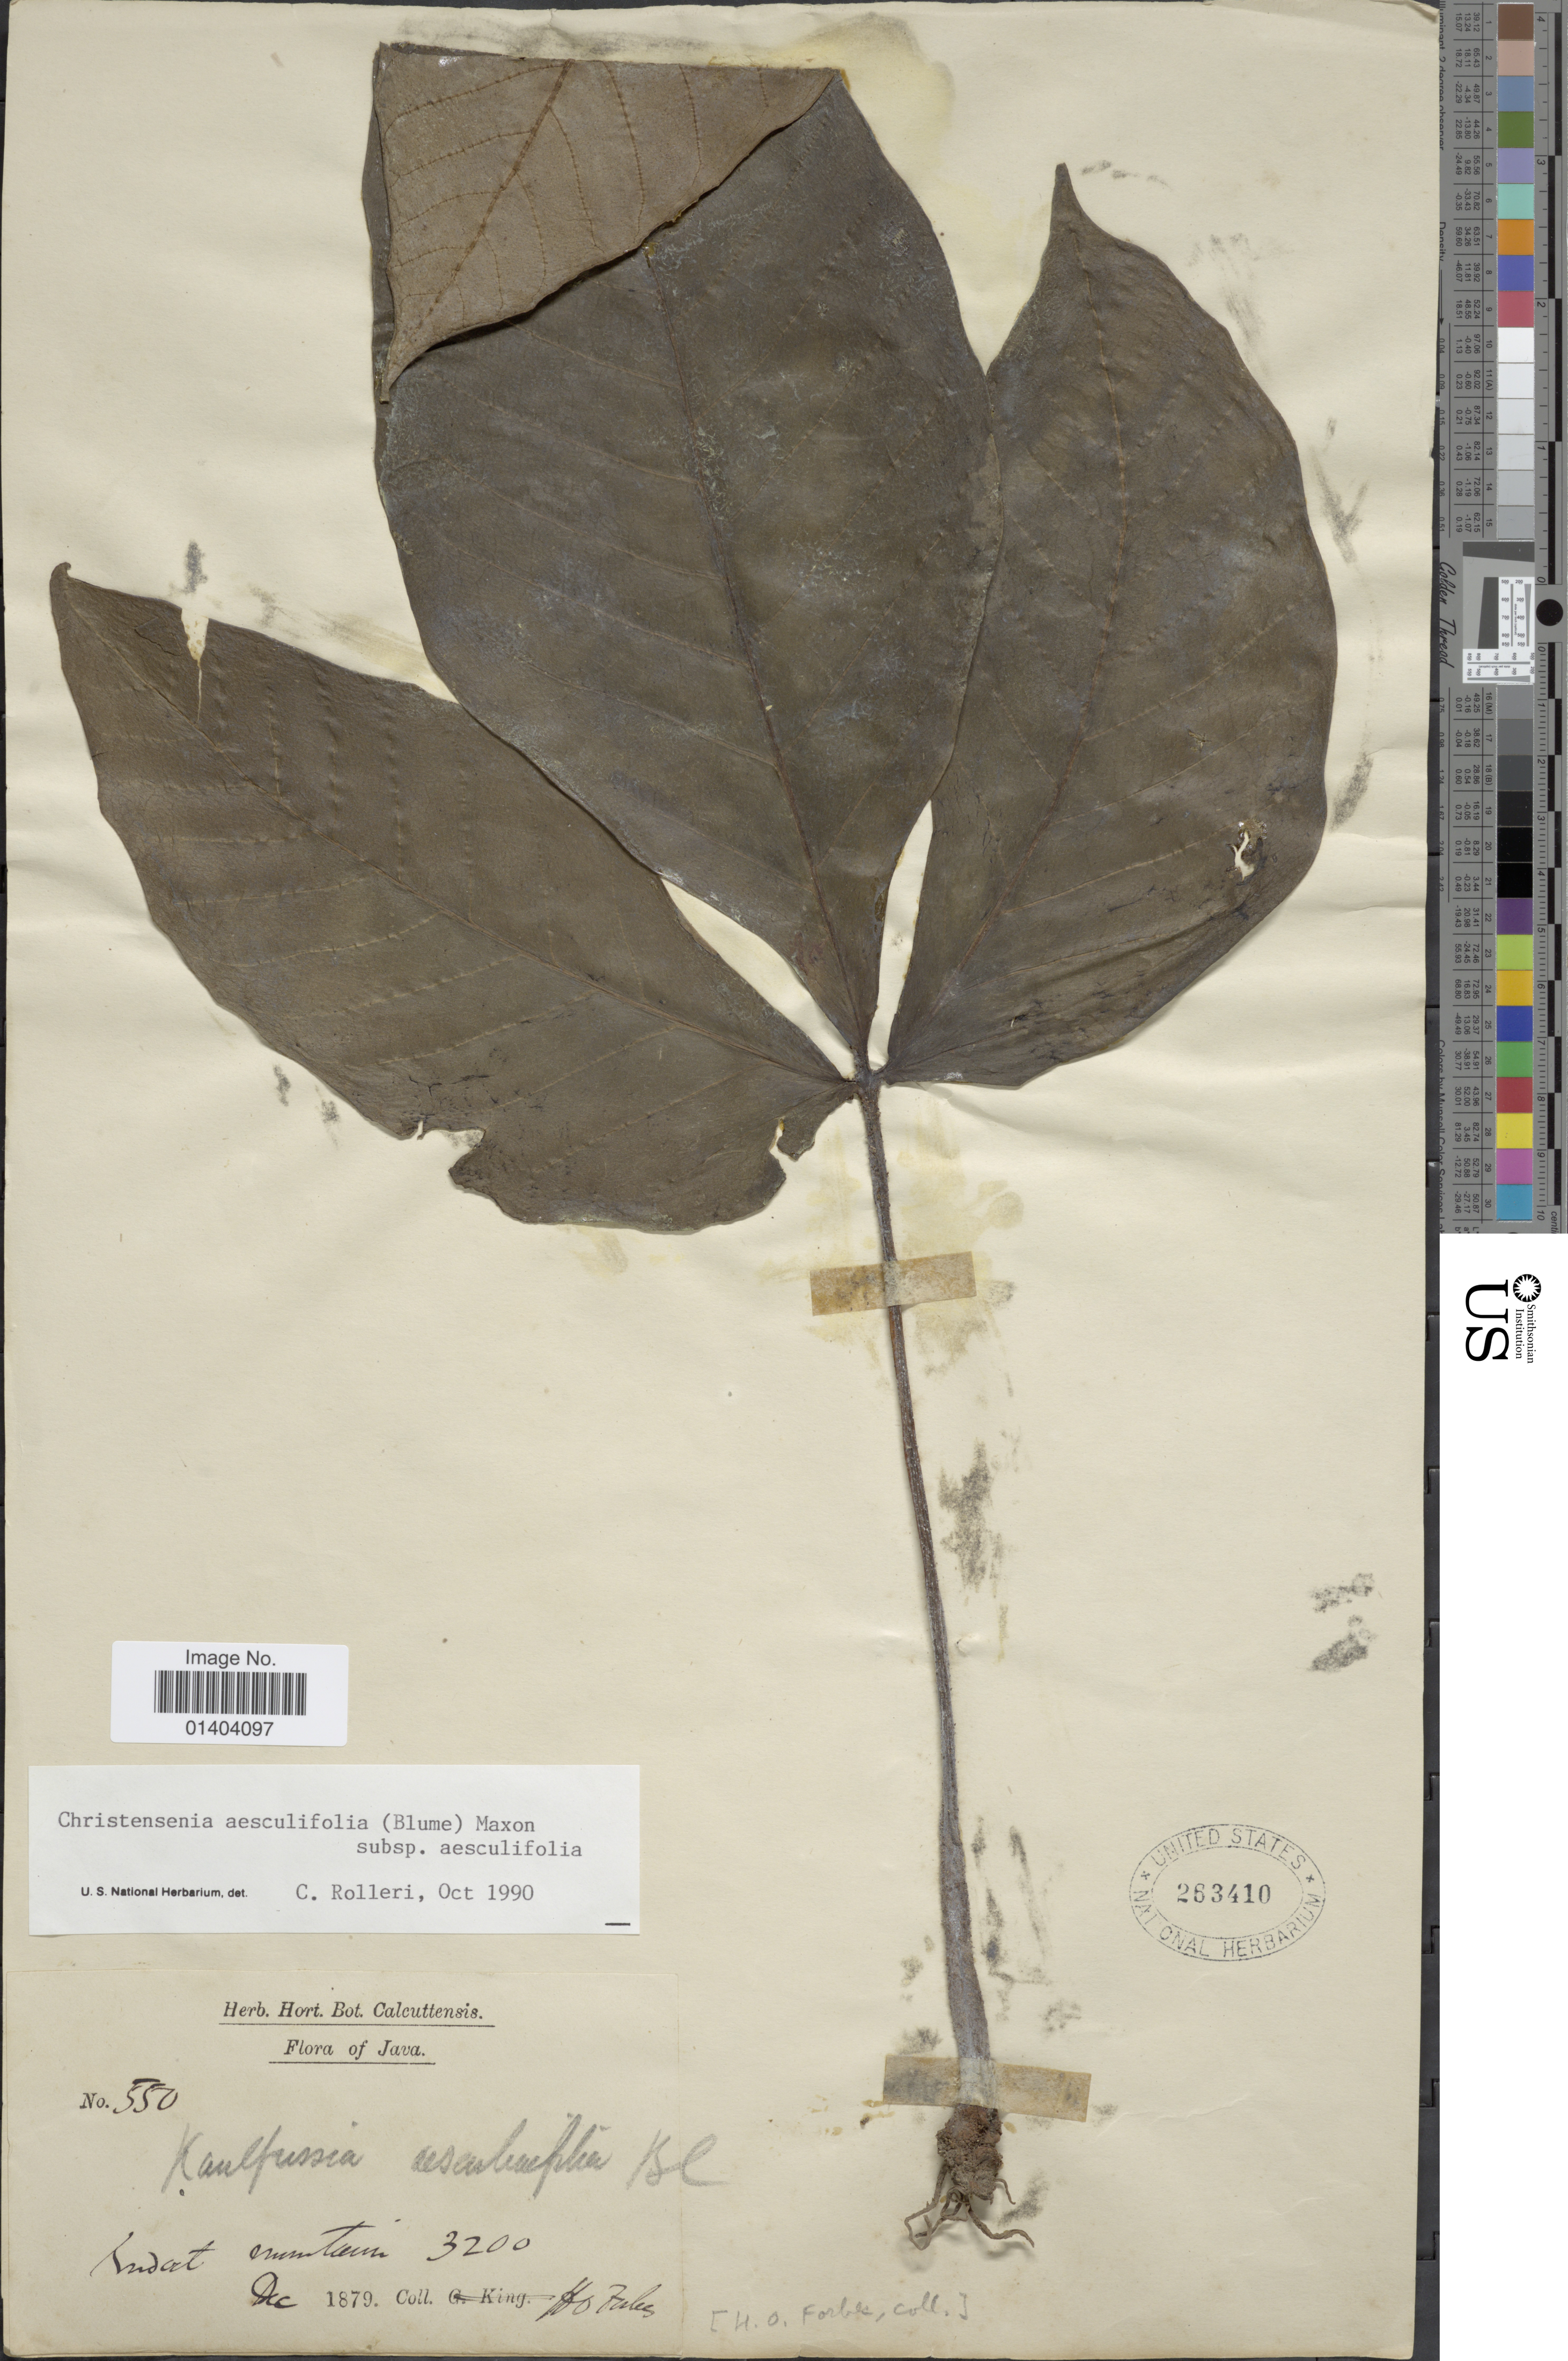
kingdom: Plantae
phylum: Tracheophyta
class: Polypodiopsida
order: Marattiales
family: Marattiaceae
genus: Christensenia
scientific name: Christensenia aesculifolia subsp. aesculifolia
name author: (Blume) Maxon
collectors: H. O. Forbes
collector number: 550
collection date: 1879-12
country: Indonesia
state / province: Java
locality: Andat mountain [interpreted]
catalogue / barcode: US 263410